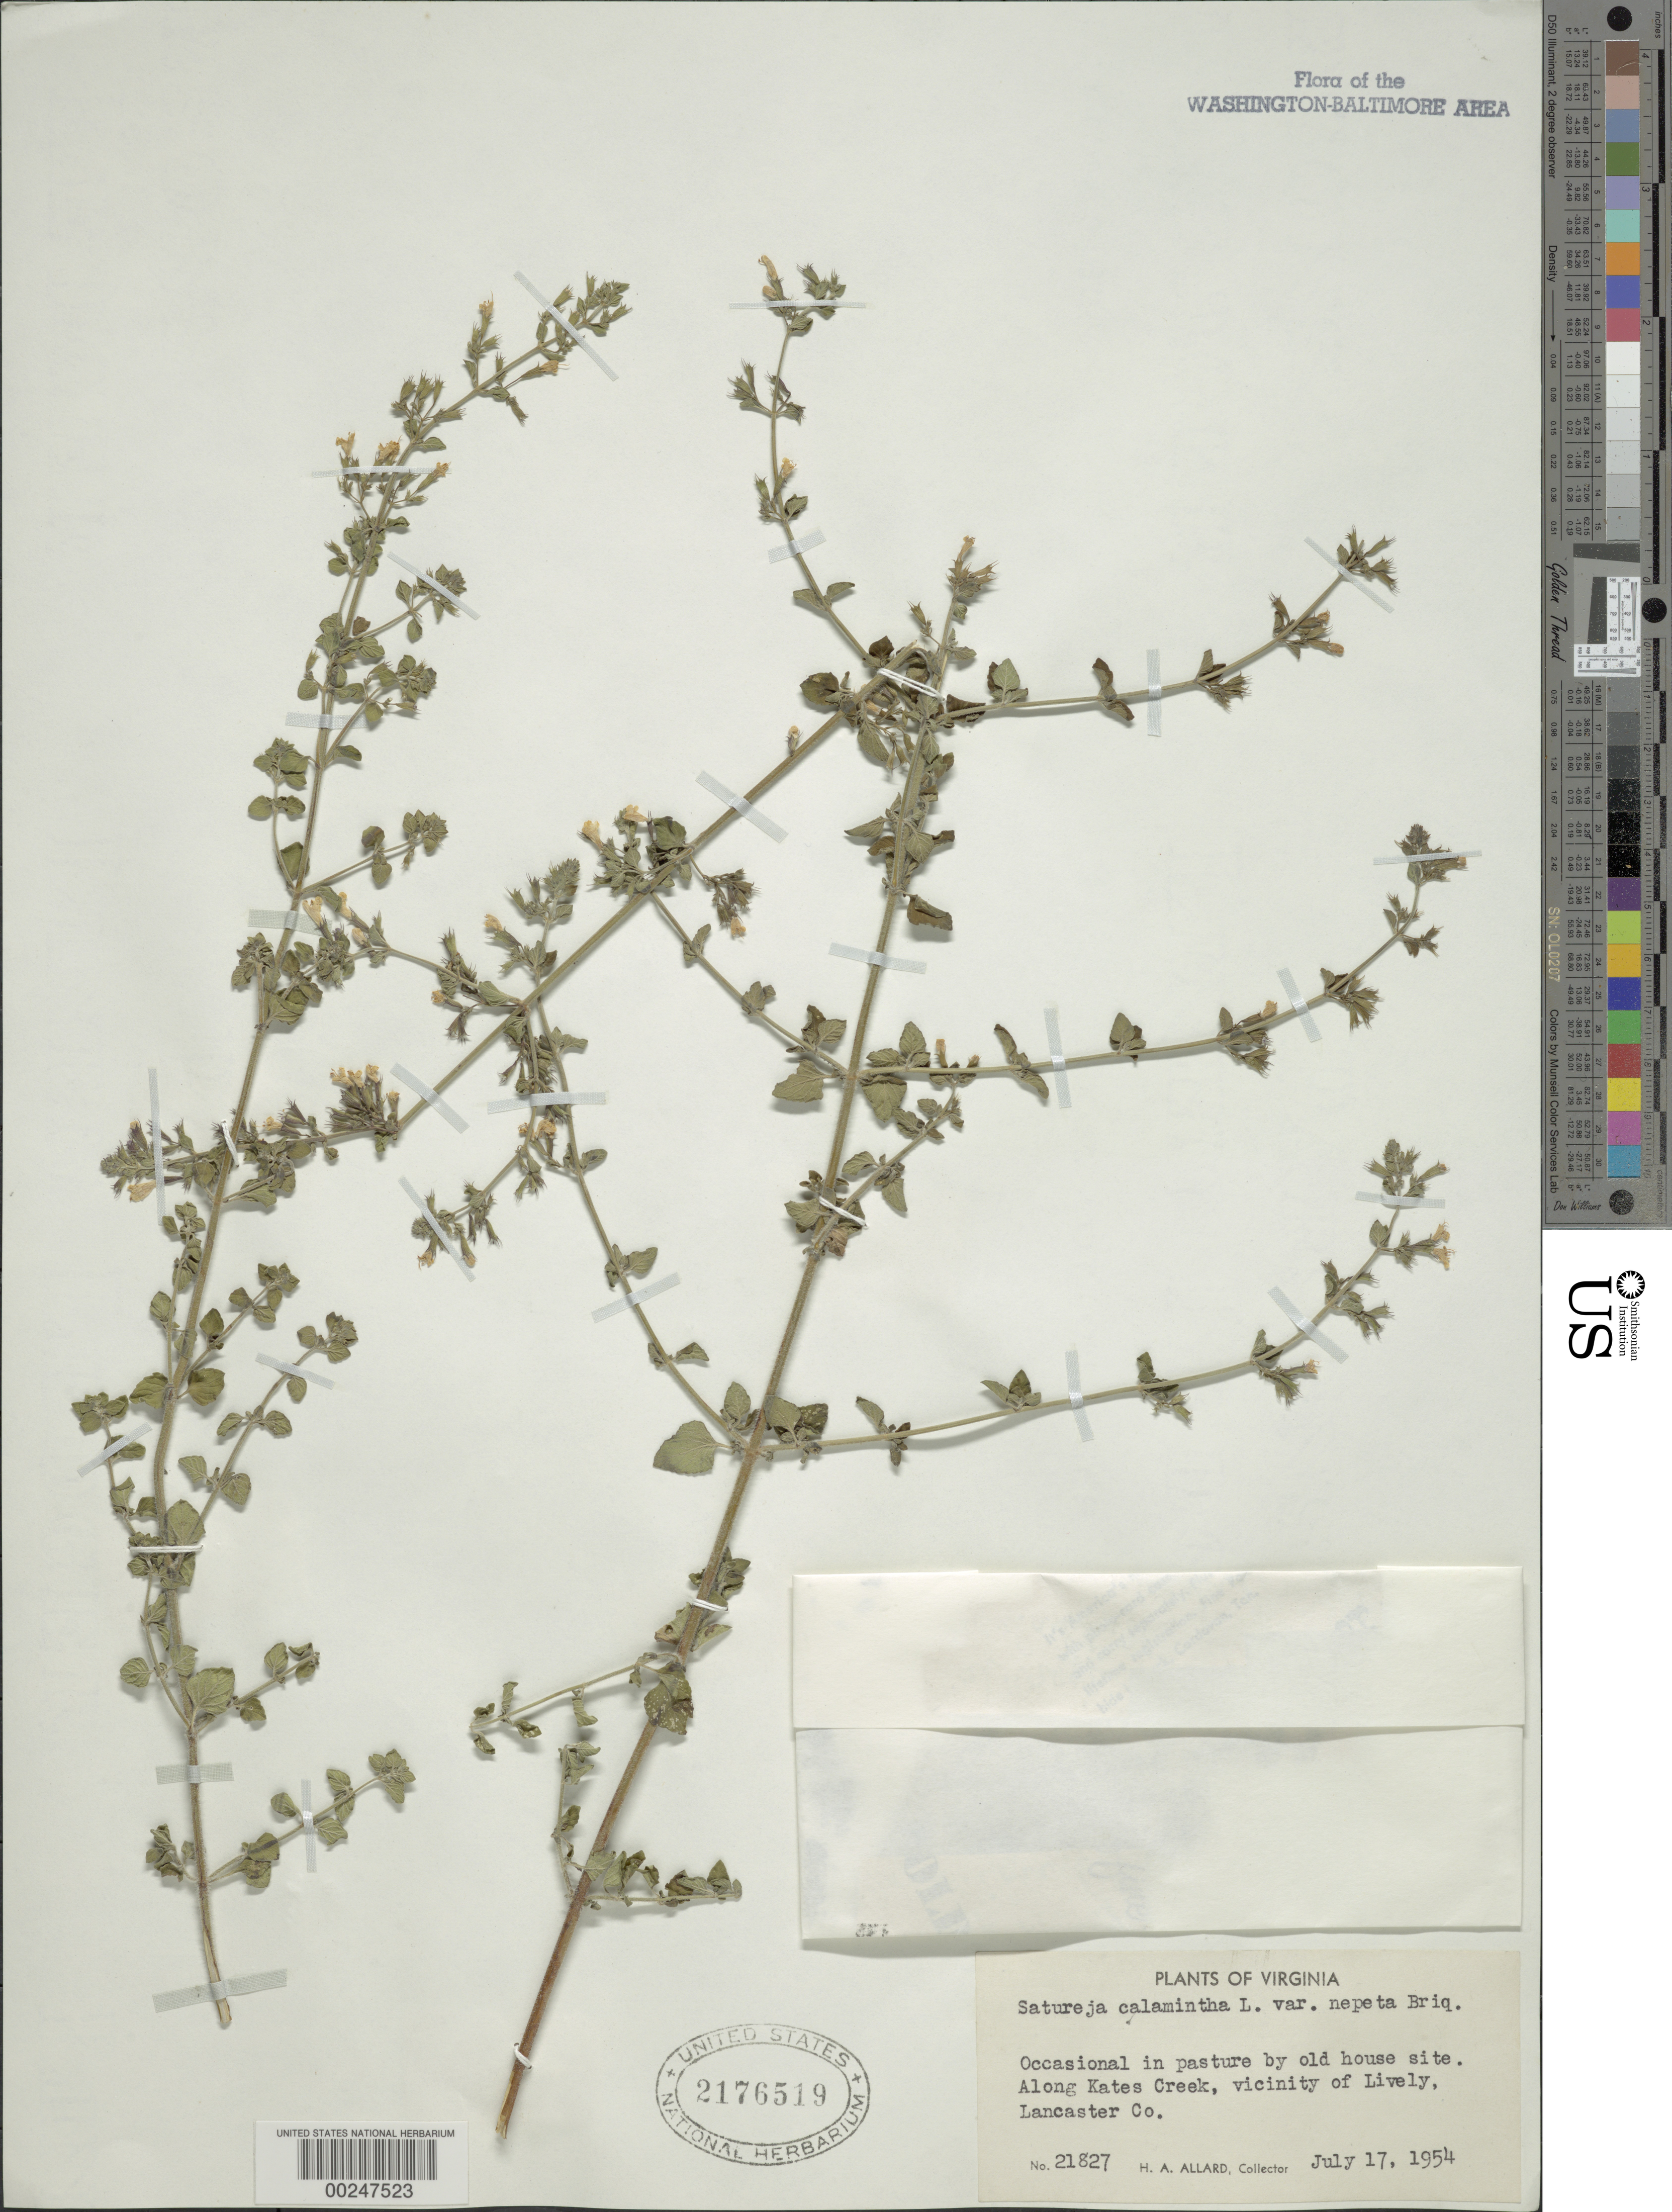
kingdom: Plantae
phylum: Tracheophyta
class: Magnoliopsida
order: Lamiales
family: Lamiaceae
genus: Clinopodium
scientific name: Clinopodium nepeta subsp. glandulosum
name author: (Req.) Govaerts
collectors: H. A. Allard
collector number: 21827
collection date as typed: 17 Jul 1954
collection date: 1954-07-17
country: United States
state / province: Virginia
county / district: Lancaster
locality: Kates Creek, Lively vicinity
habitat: In pasture by old house site, along creek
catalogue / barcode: US 2176519